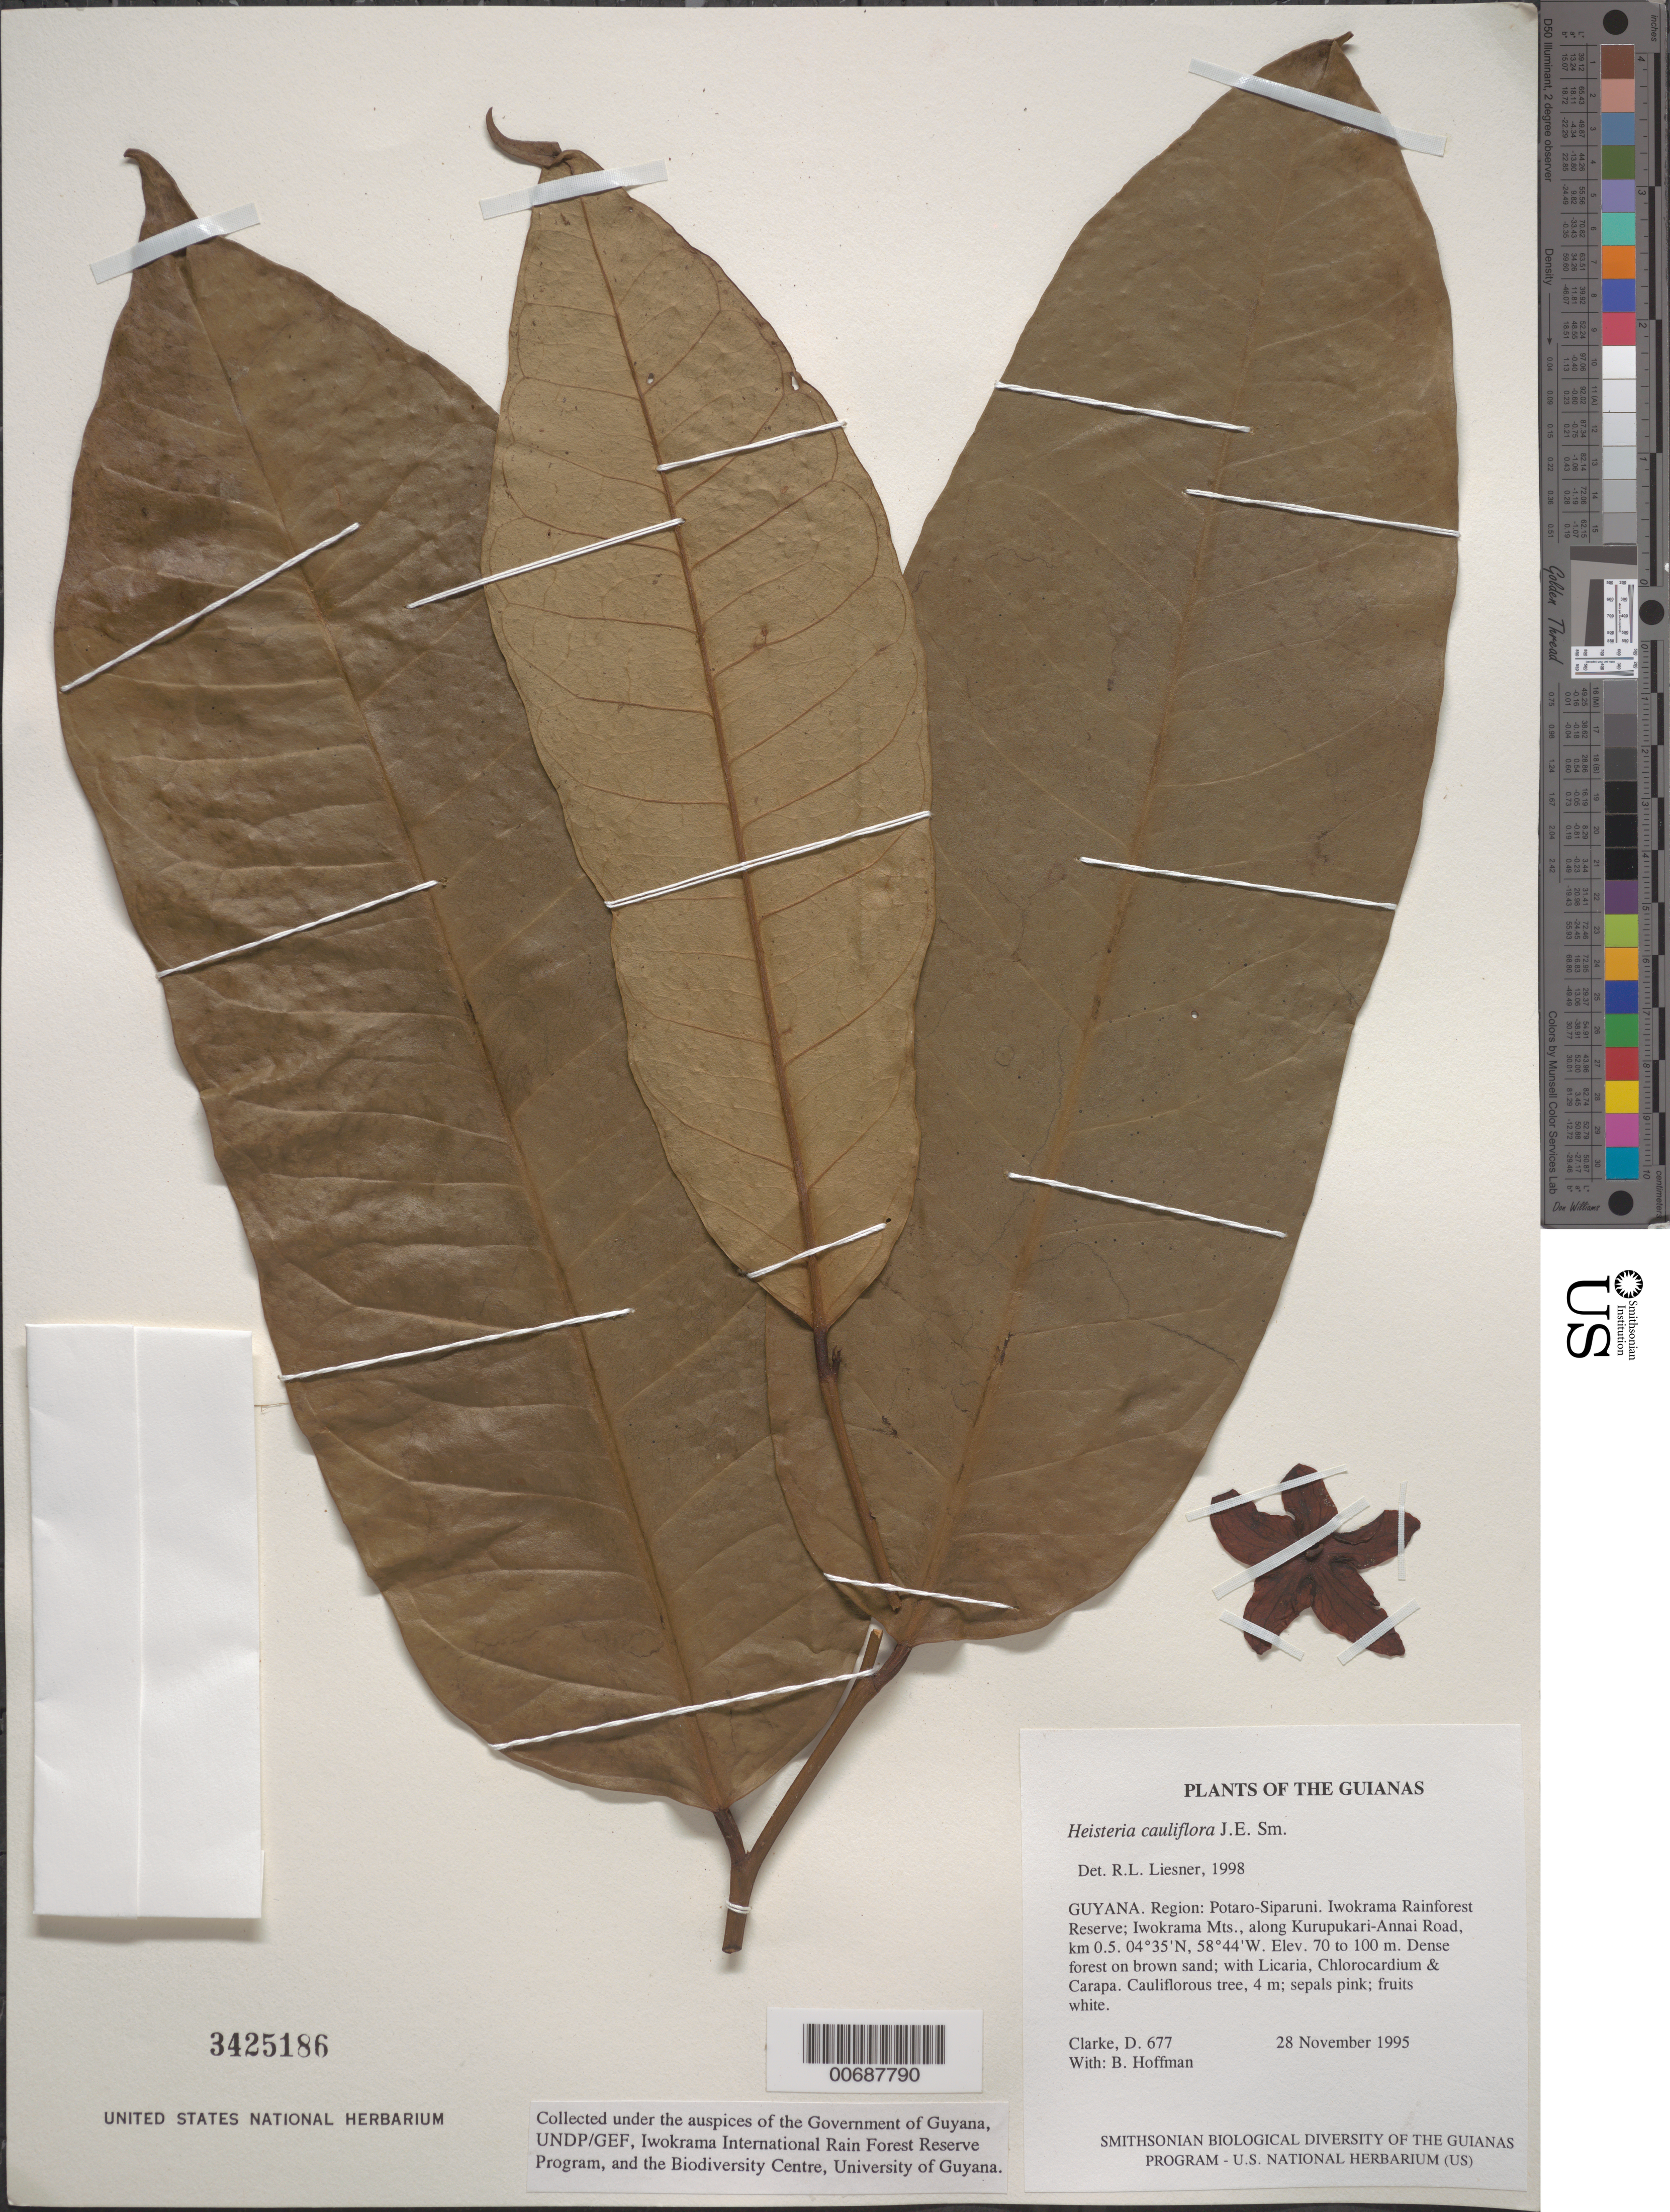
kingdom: Plantae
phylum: Tracheophyta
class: Magnoliopsida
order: Santalales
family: Erythropalaceae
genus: Heisteria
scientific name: Heisteria cauliflora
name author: Sm.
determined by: Liesner, R. L.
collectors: H. D. Clarke & B. Hoffman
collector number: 677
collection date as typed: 28 November 1995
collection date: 1995-11-28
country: Guyana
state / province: Potaro-Siparuni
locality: Iwokrama Rainforest Reserve; Iwokrama Mts., along Kurupukari-Annai Road, km 0.5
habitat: Dense forest on brown sand; with Licaria, Chlorocardium & Carapa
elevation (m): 70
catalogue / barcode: US 3425186